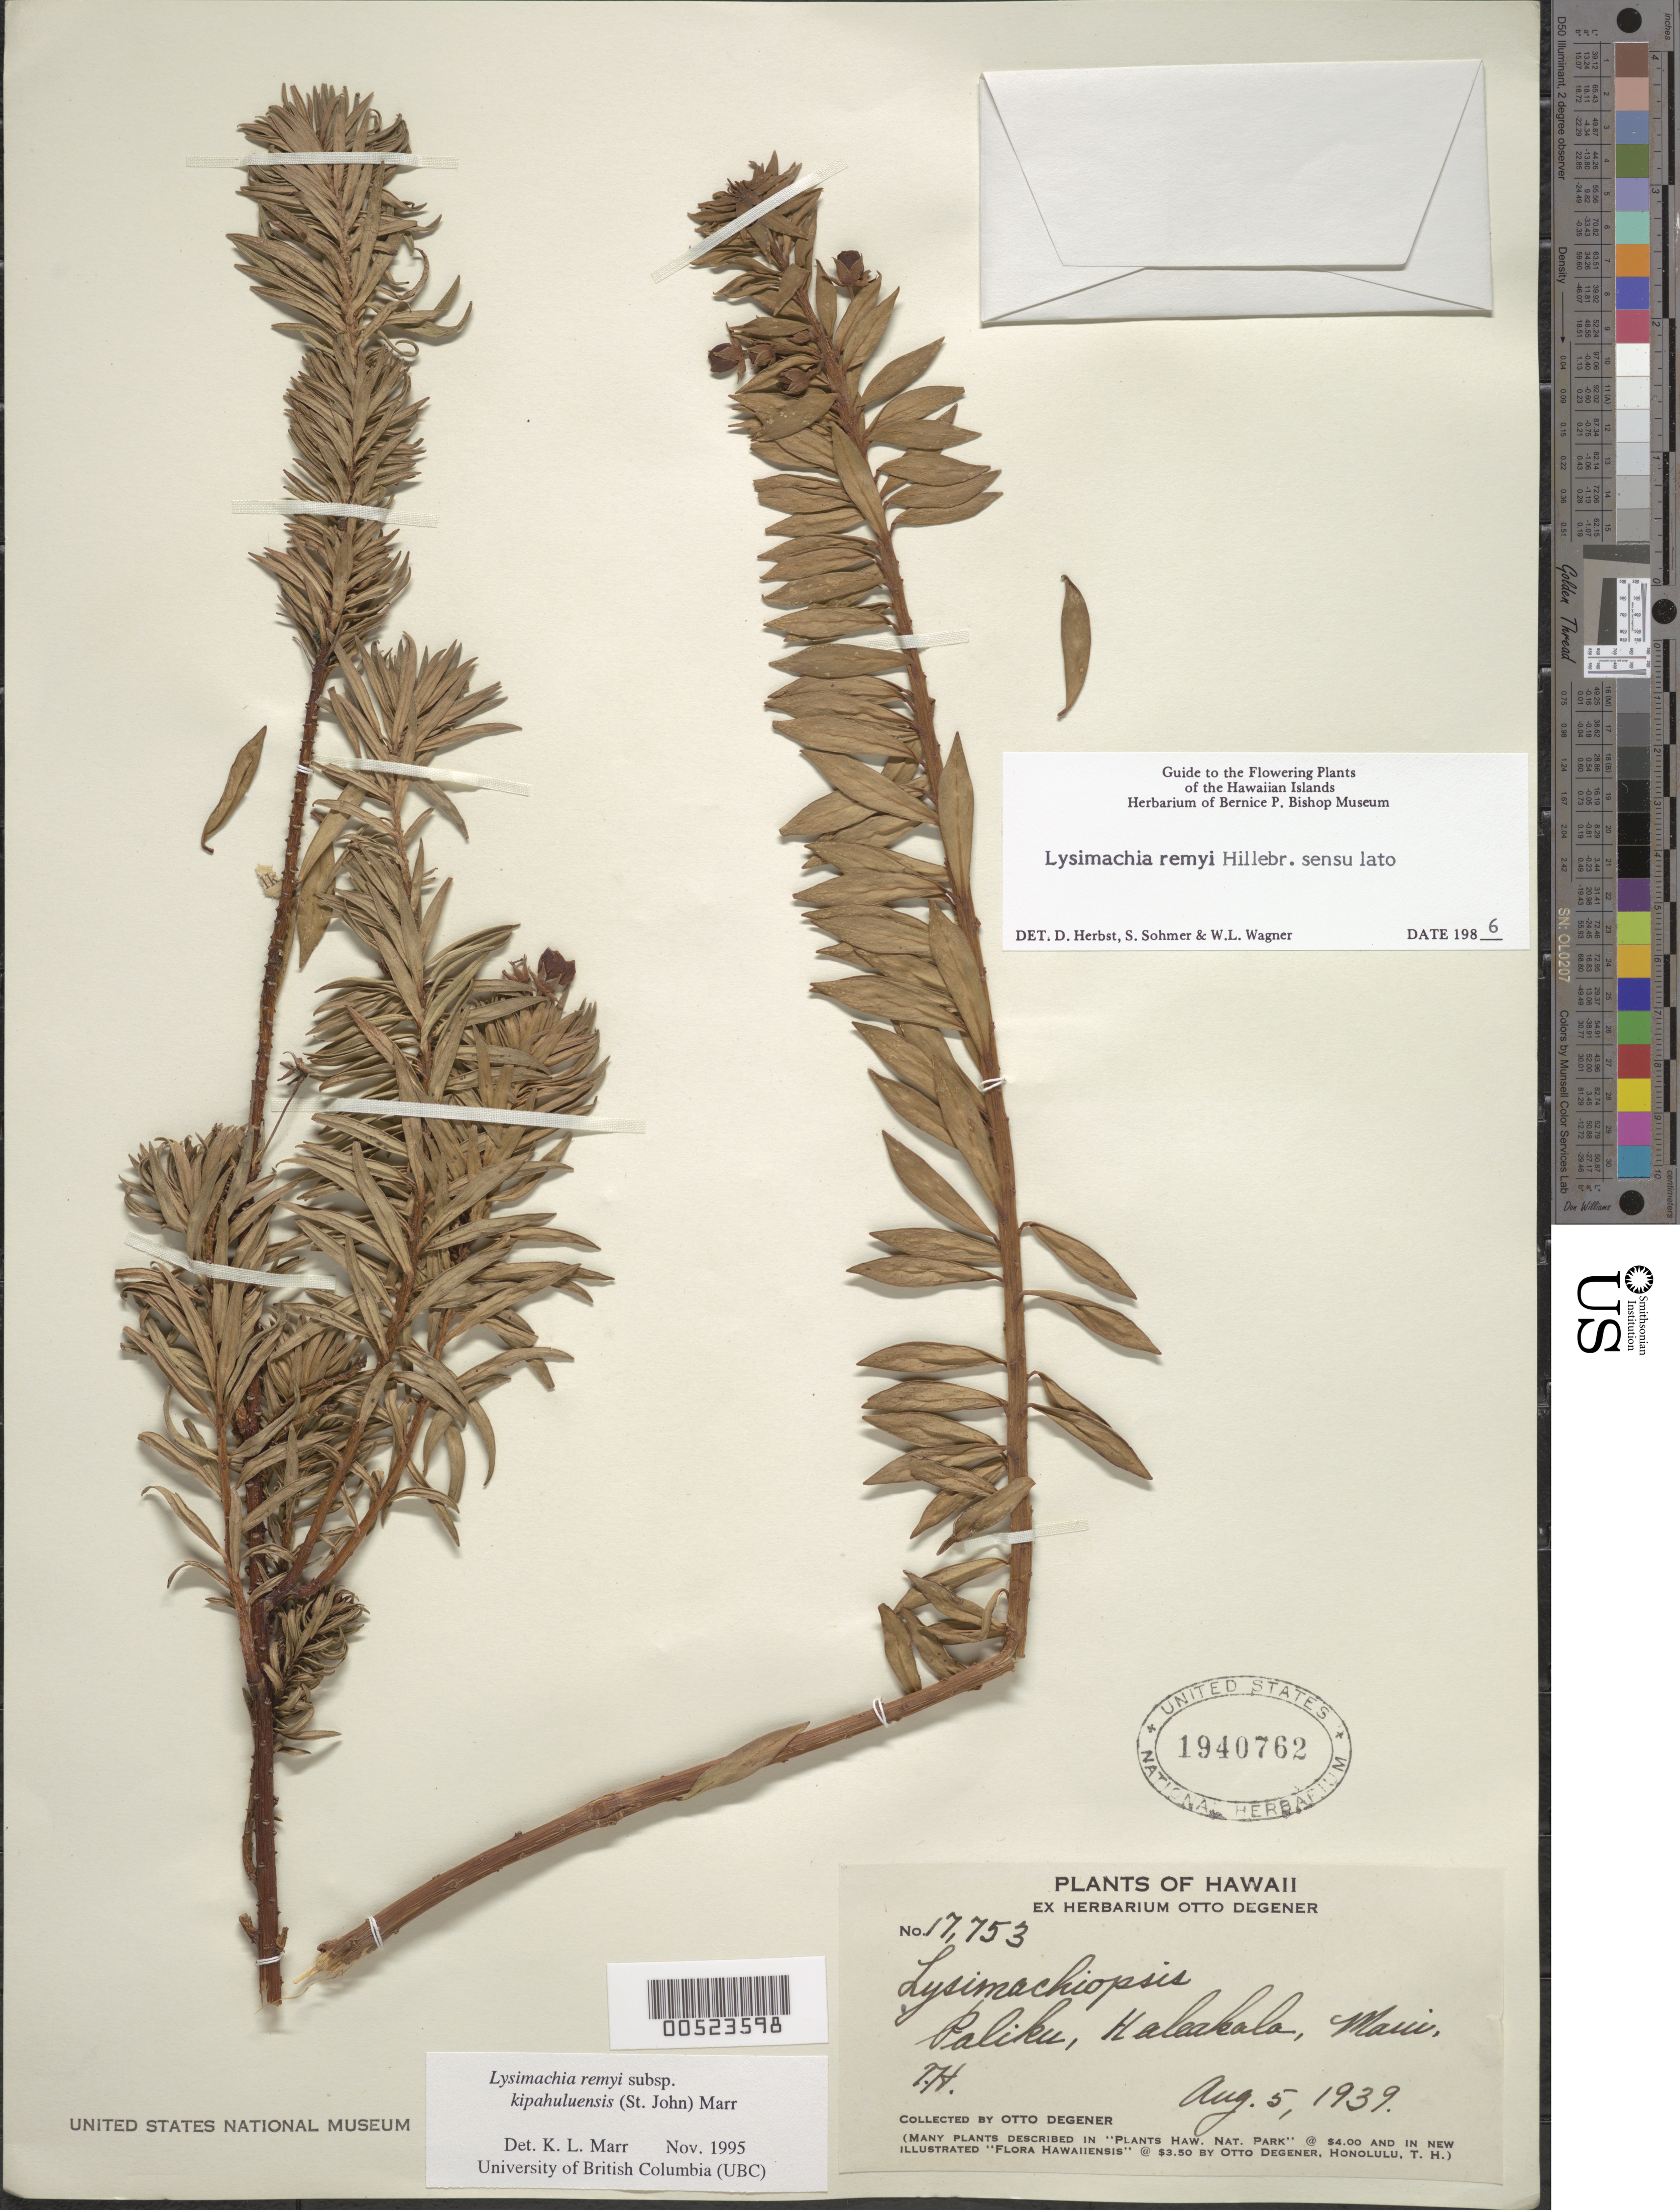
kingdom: Plantae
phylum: Tracheophyta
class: Magnoliopsida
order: Ericales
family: Primulaceae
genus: Lysimachia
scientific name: Lysimachia remyi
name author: Hillebr.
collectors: O. Degener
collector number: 17753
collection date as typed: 5 Aug 1939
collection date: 1939-08-05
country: United States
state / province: Hawaii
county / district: Maui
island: Maui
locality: Paliku, Haleakala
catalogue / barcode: US 1940762